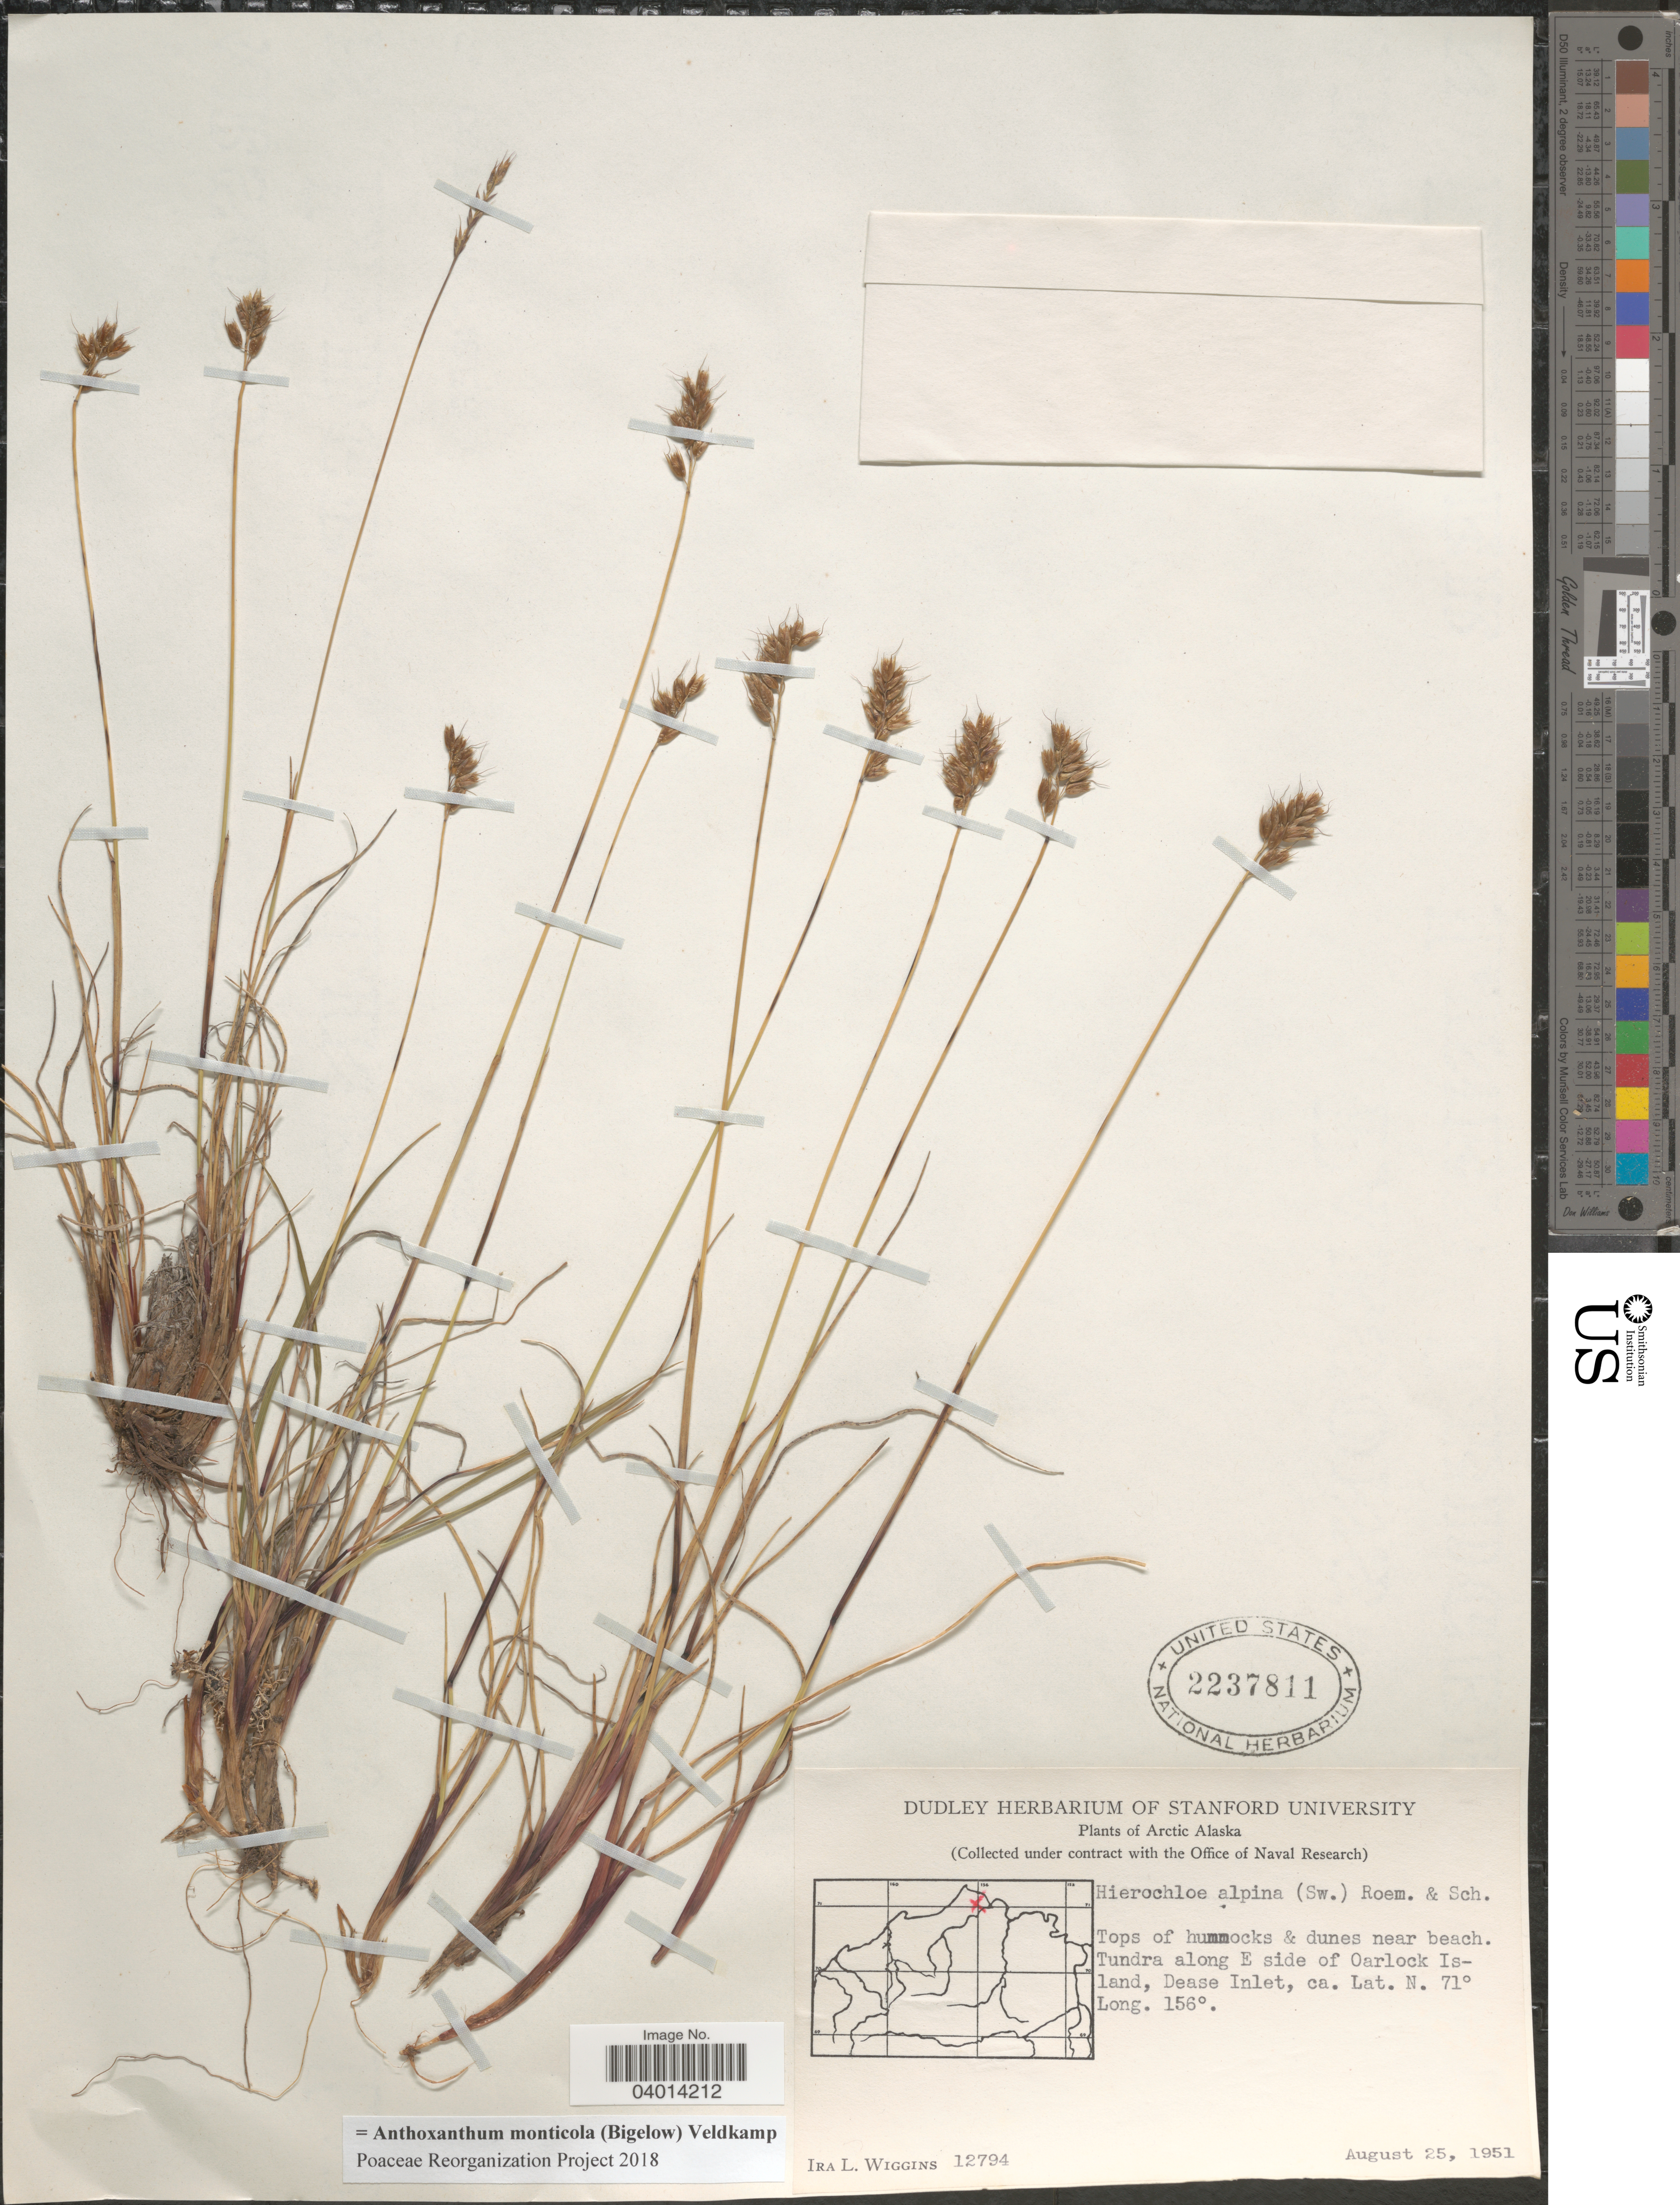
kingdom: Plantae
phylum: Tracheophyta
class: Liliopsida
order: Poales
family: Poaceae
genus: Anthoxanthum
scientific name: Anthoxanthum monticola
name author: (Bigelow) Veldkamp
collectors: I. L. Wiggins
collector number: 12794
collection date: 1951-08-25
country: United States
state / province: Alaska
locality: Arctic Alaska. Tops of hummocks & dunes near beach. Tundra along E side of Oarlock Island, Dease Inlet.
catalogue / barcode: US 2237811